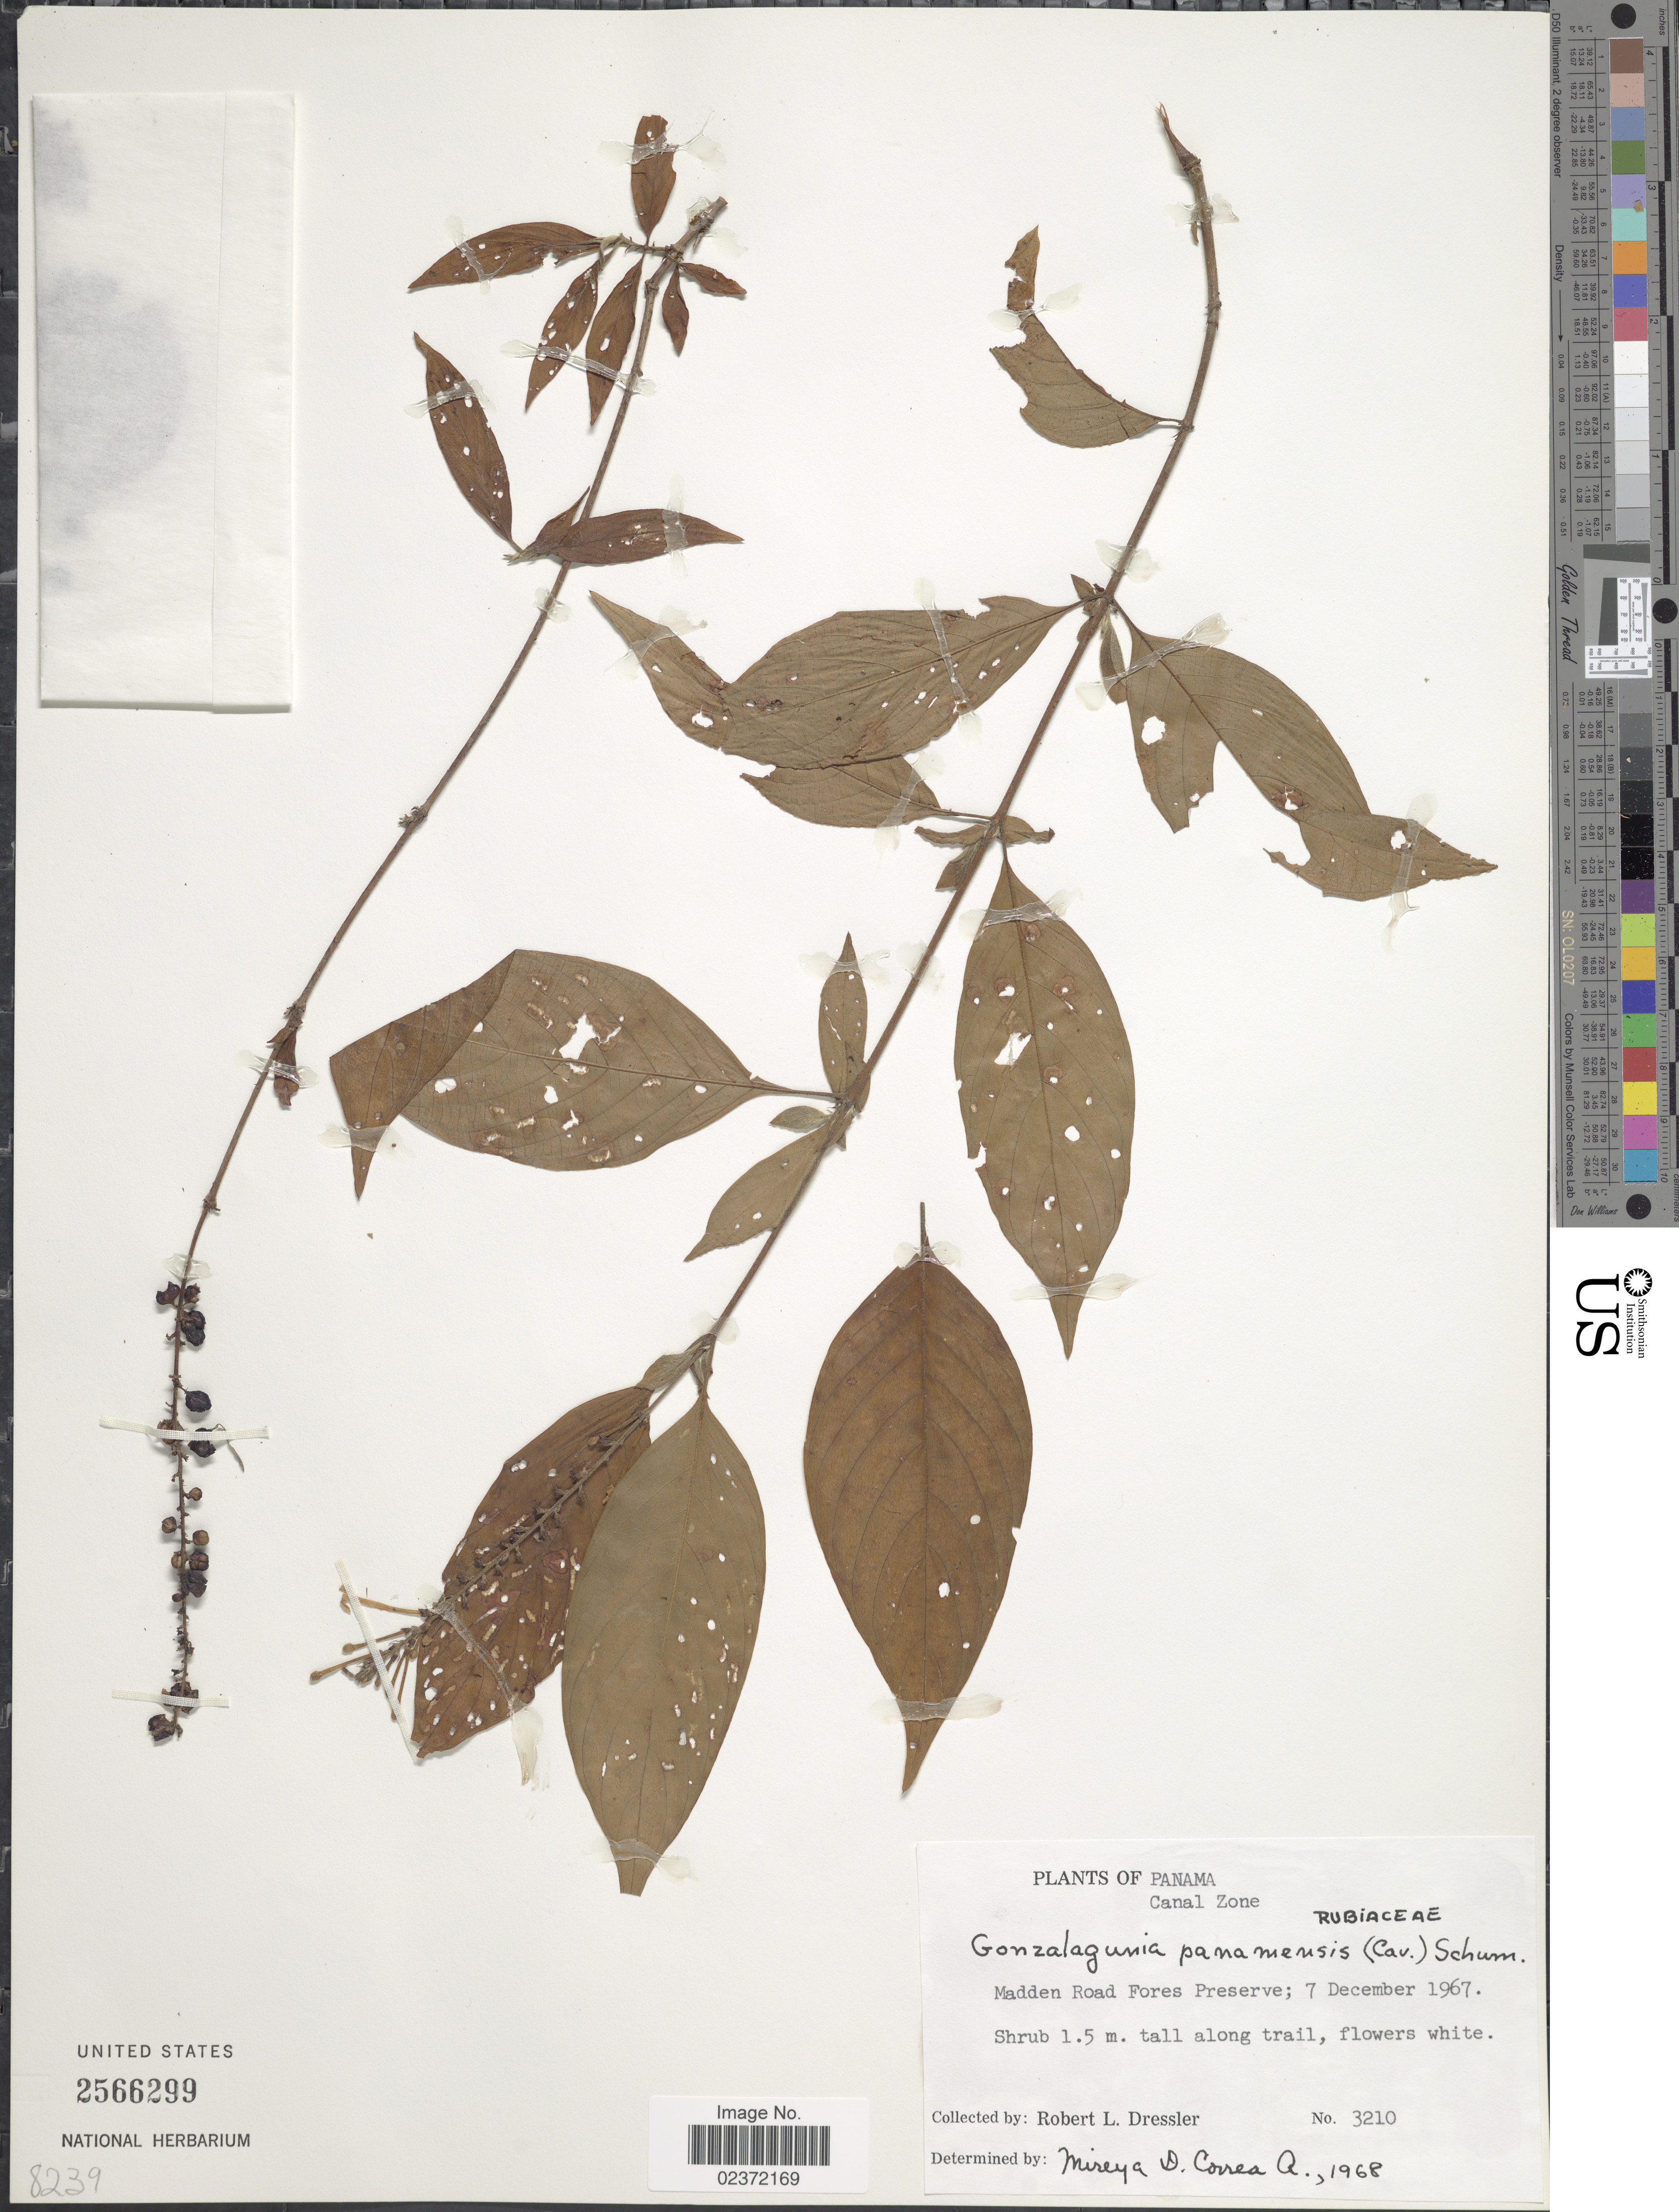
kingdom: Plantae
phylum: Tracheophyta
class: Magnoliopsida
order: Gentianales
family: Rubiaceae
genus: Gonzalagunia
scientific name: Gonzalagunia panamensis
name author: (Cav.) K. Schum.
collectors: R. Dressler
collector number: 3210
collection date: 1967-12-07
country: Panama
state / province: Colón / Panamá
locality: Canal Zone, Madden Road Forest Preserve, along trail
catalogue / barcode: US 2566299